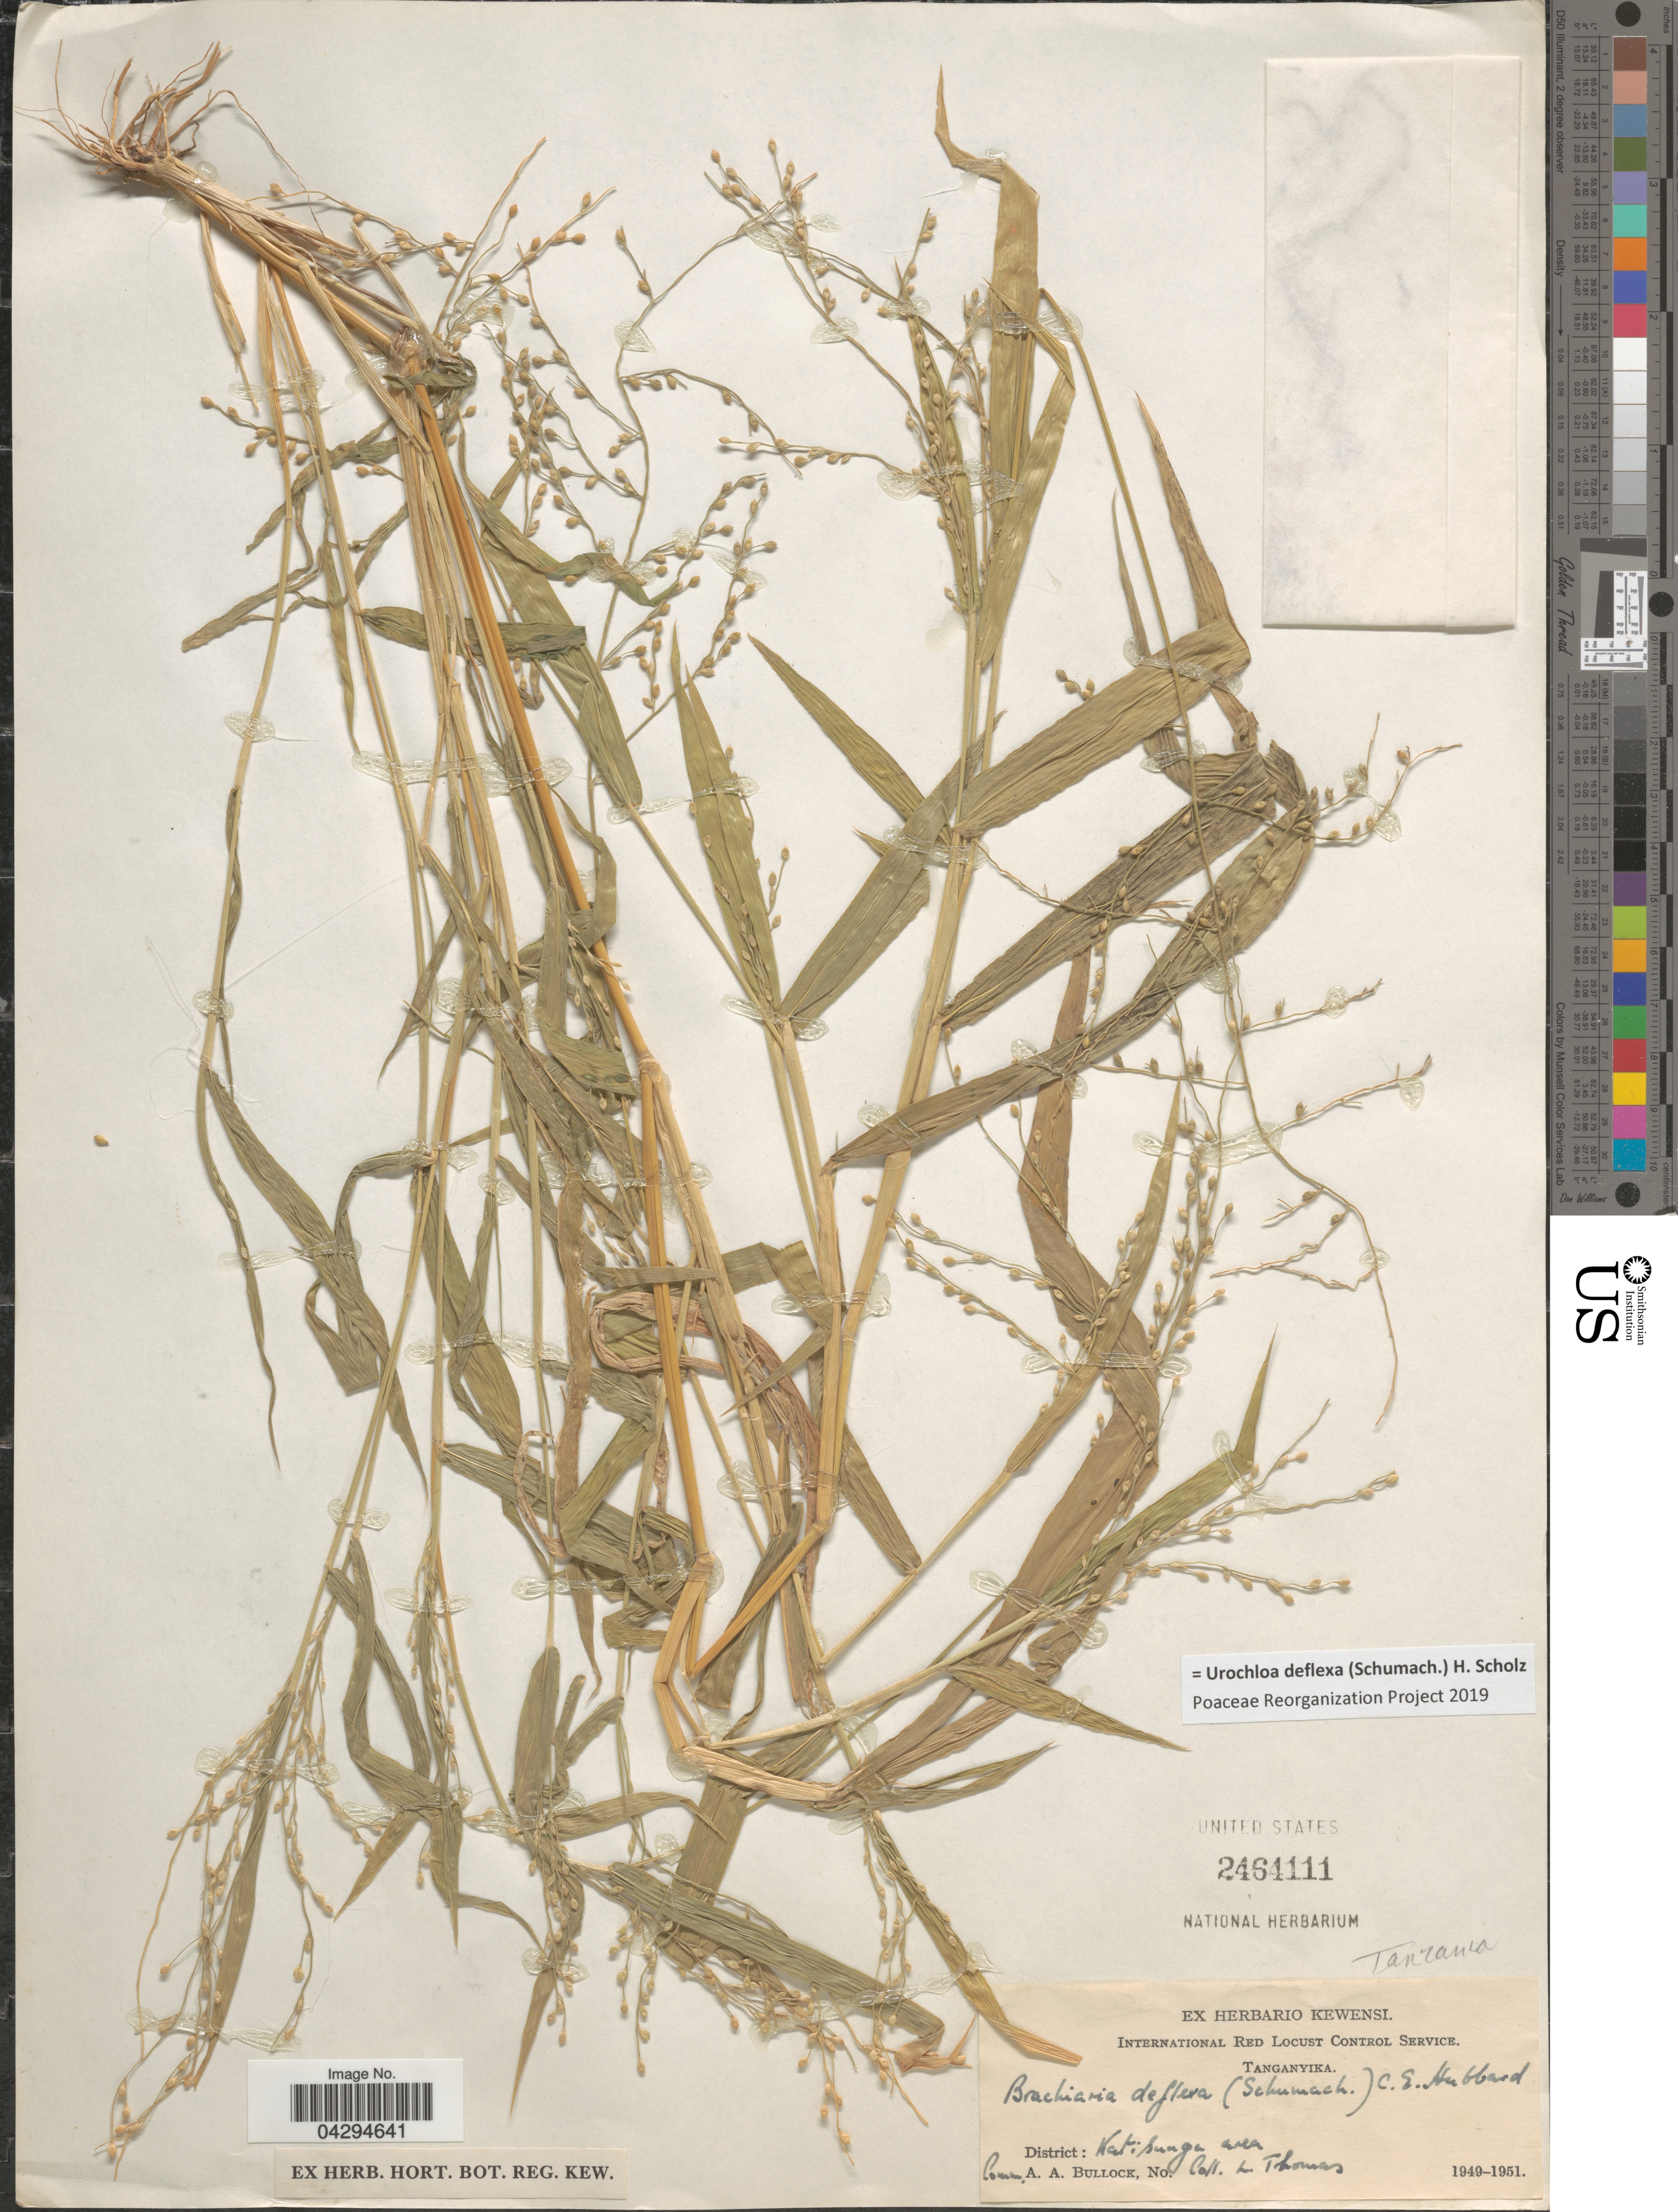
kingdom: Plantae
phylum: Tracheophyta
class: Liliopsida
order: Poales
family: Poaceae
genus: Urochloa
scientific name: Urochloa deflexa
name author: (Schumach.) H. Scholz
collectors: M. B. Thomas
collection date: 1949/1951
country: Tanzania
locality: Tanganyika. District: Katisunga area.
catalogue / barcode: US 2464111